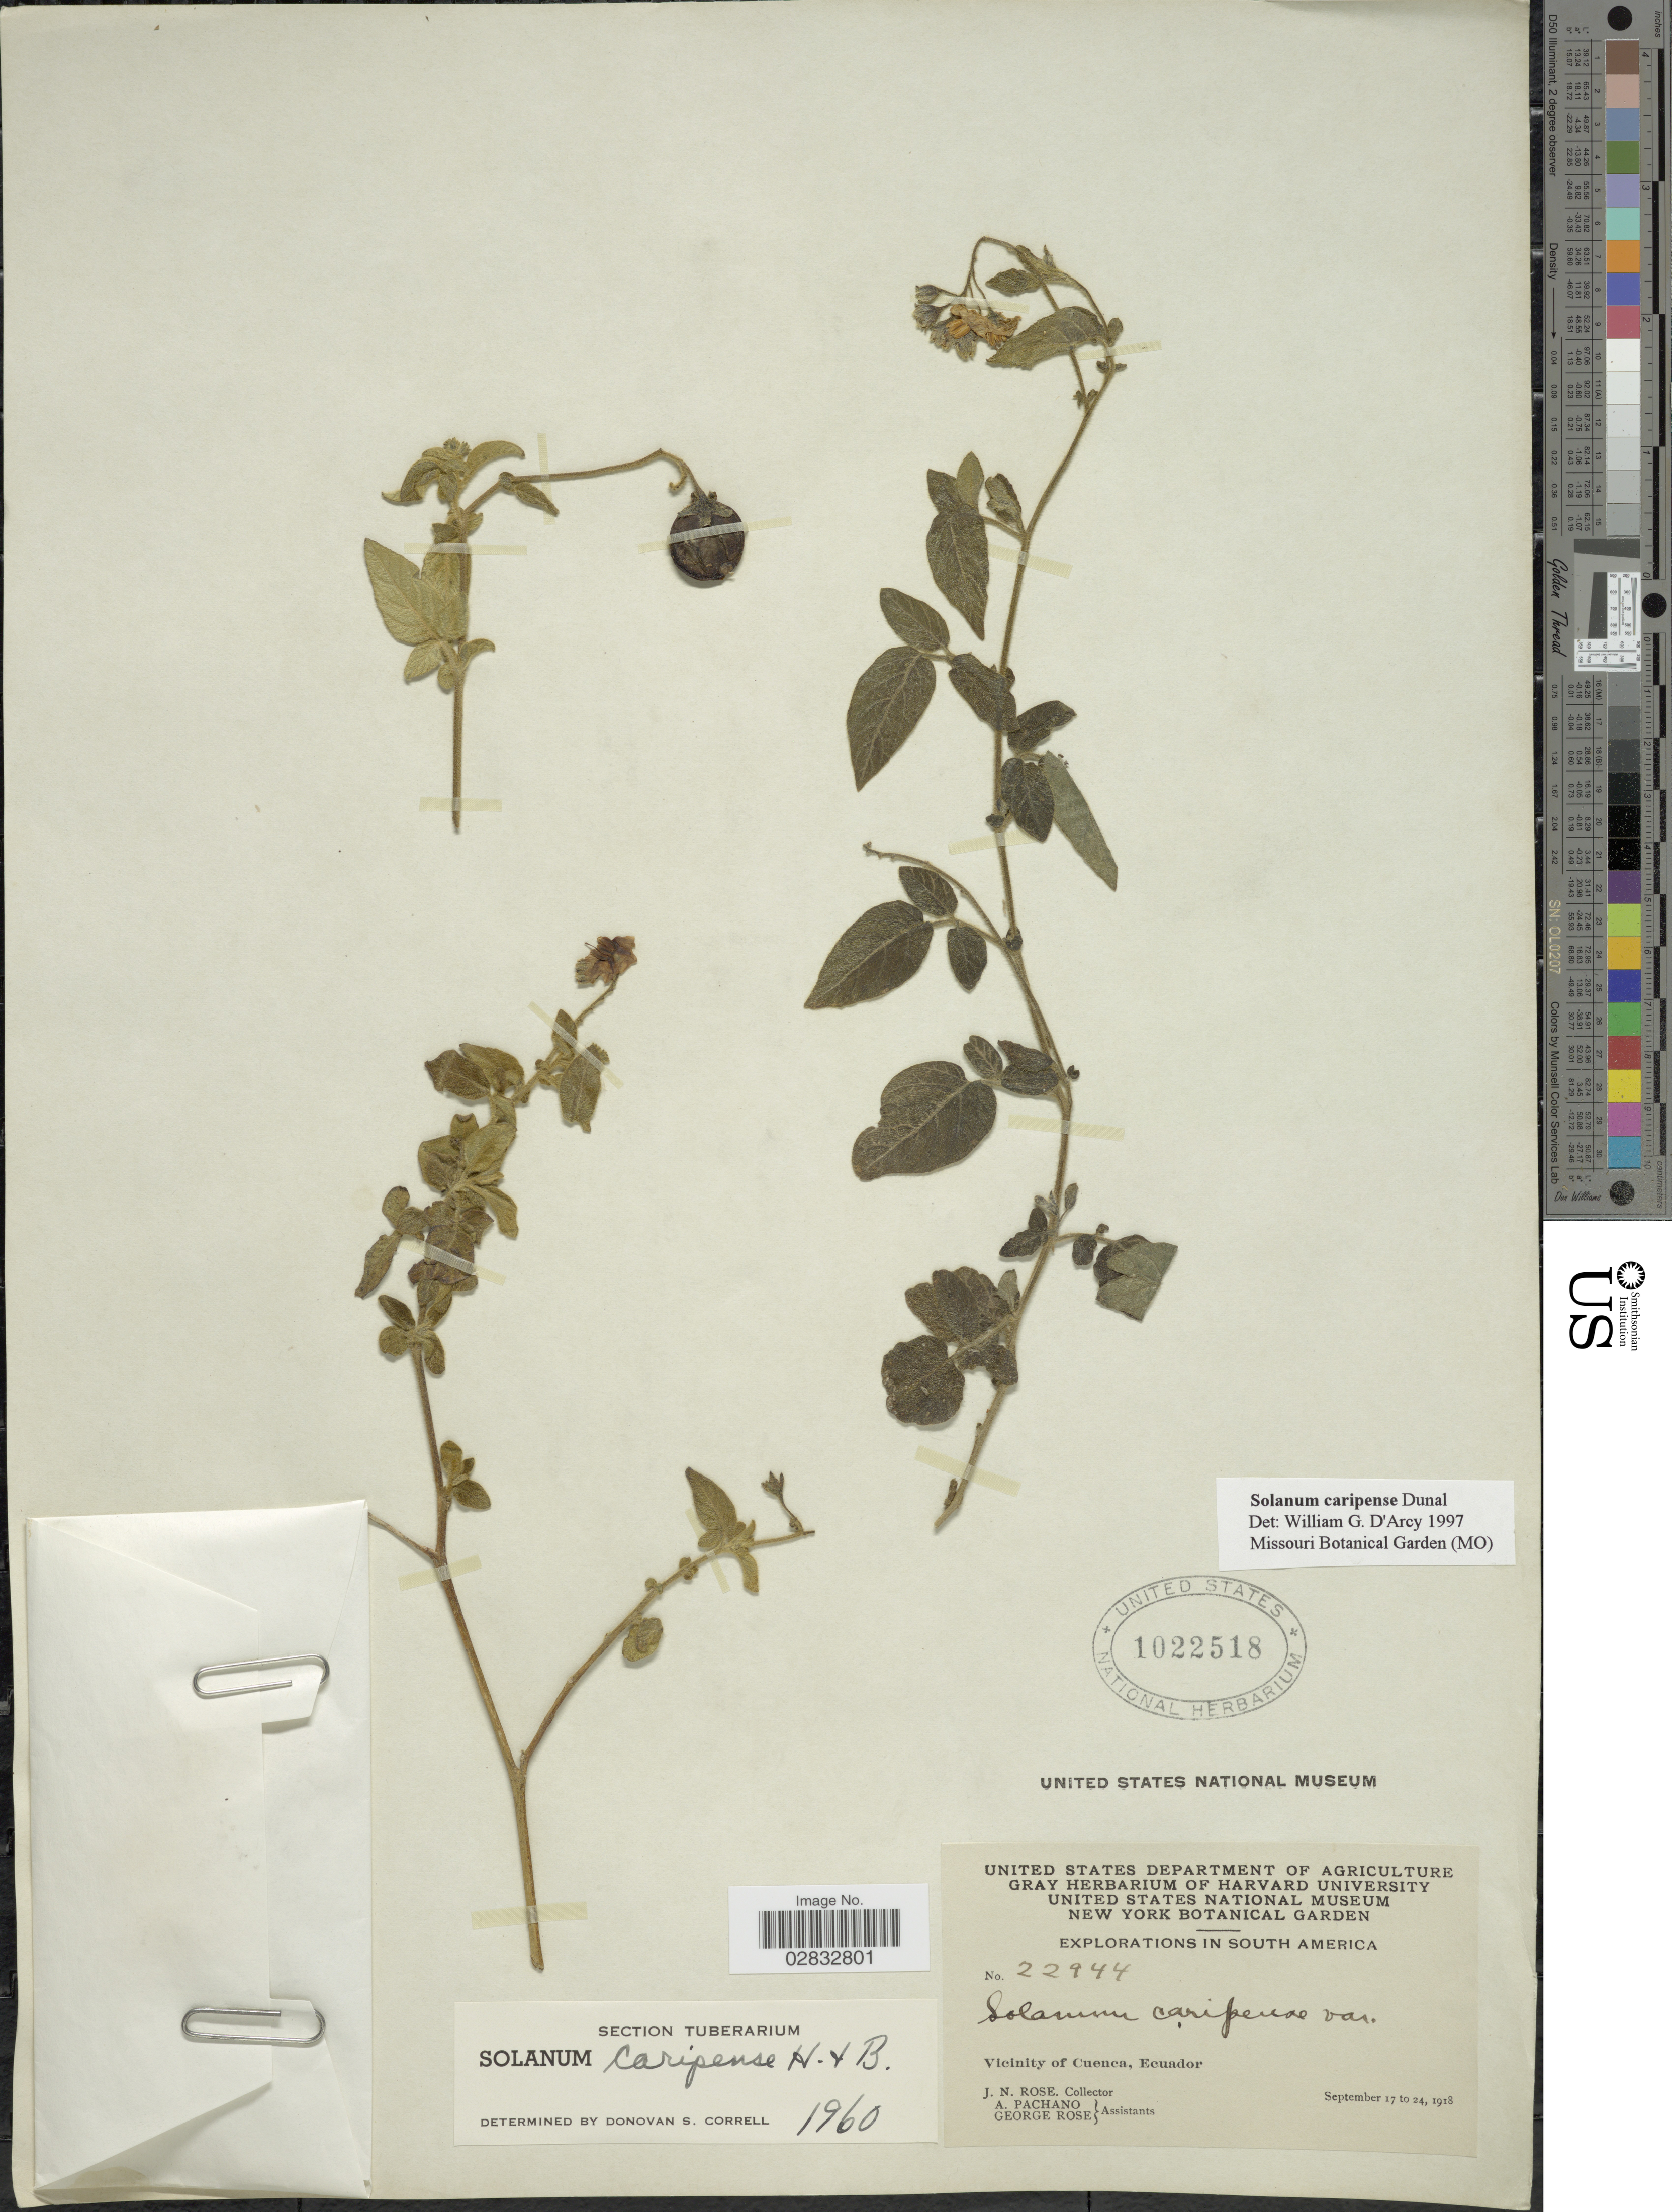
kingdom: Plantae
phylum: Tracheophyta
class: Magnoliopsida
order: Solanales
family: Solanaceae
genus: Solanum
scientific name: Solanum caripense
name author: Humb. & Bonpl. ex Dunal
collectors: J. N. Rose, A. Pachano & G. Rose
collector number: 22944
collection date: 1918-09-17/1918-09-24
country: Ecuador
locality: Vicinity of Cuenca.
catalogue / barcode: US 1022518